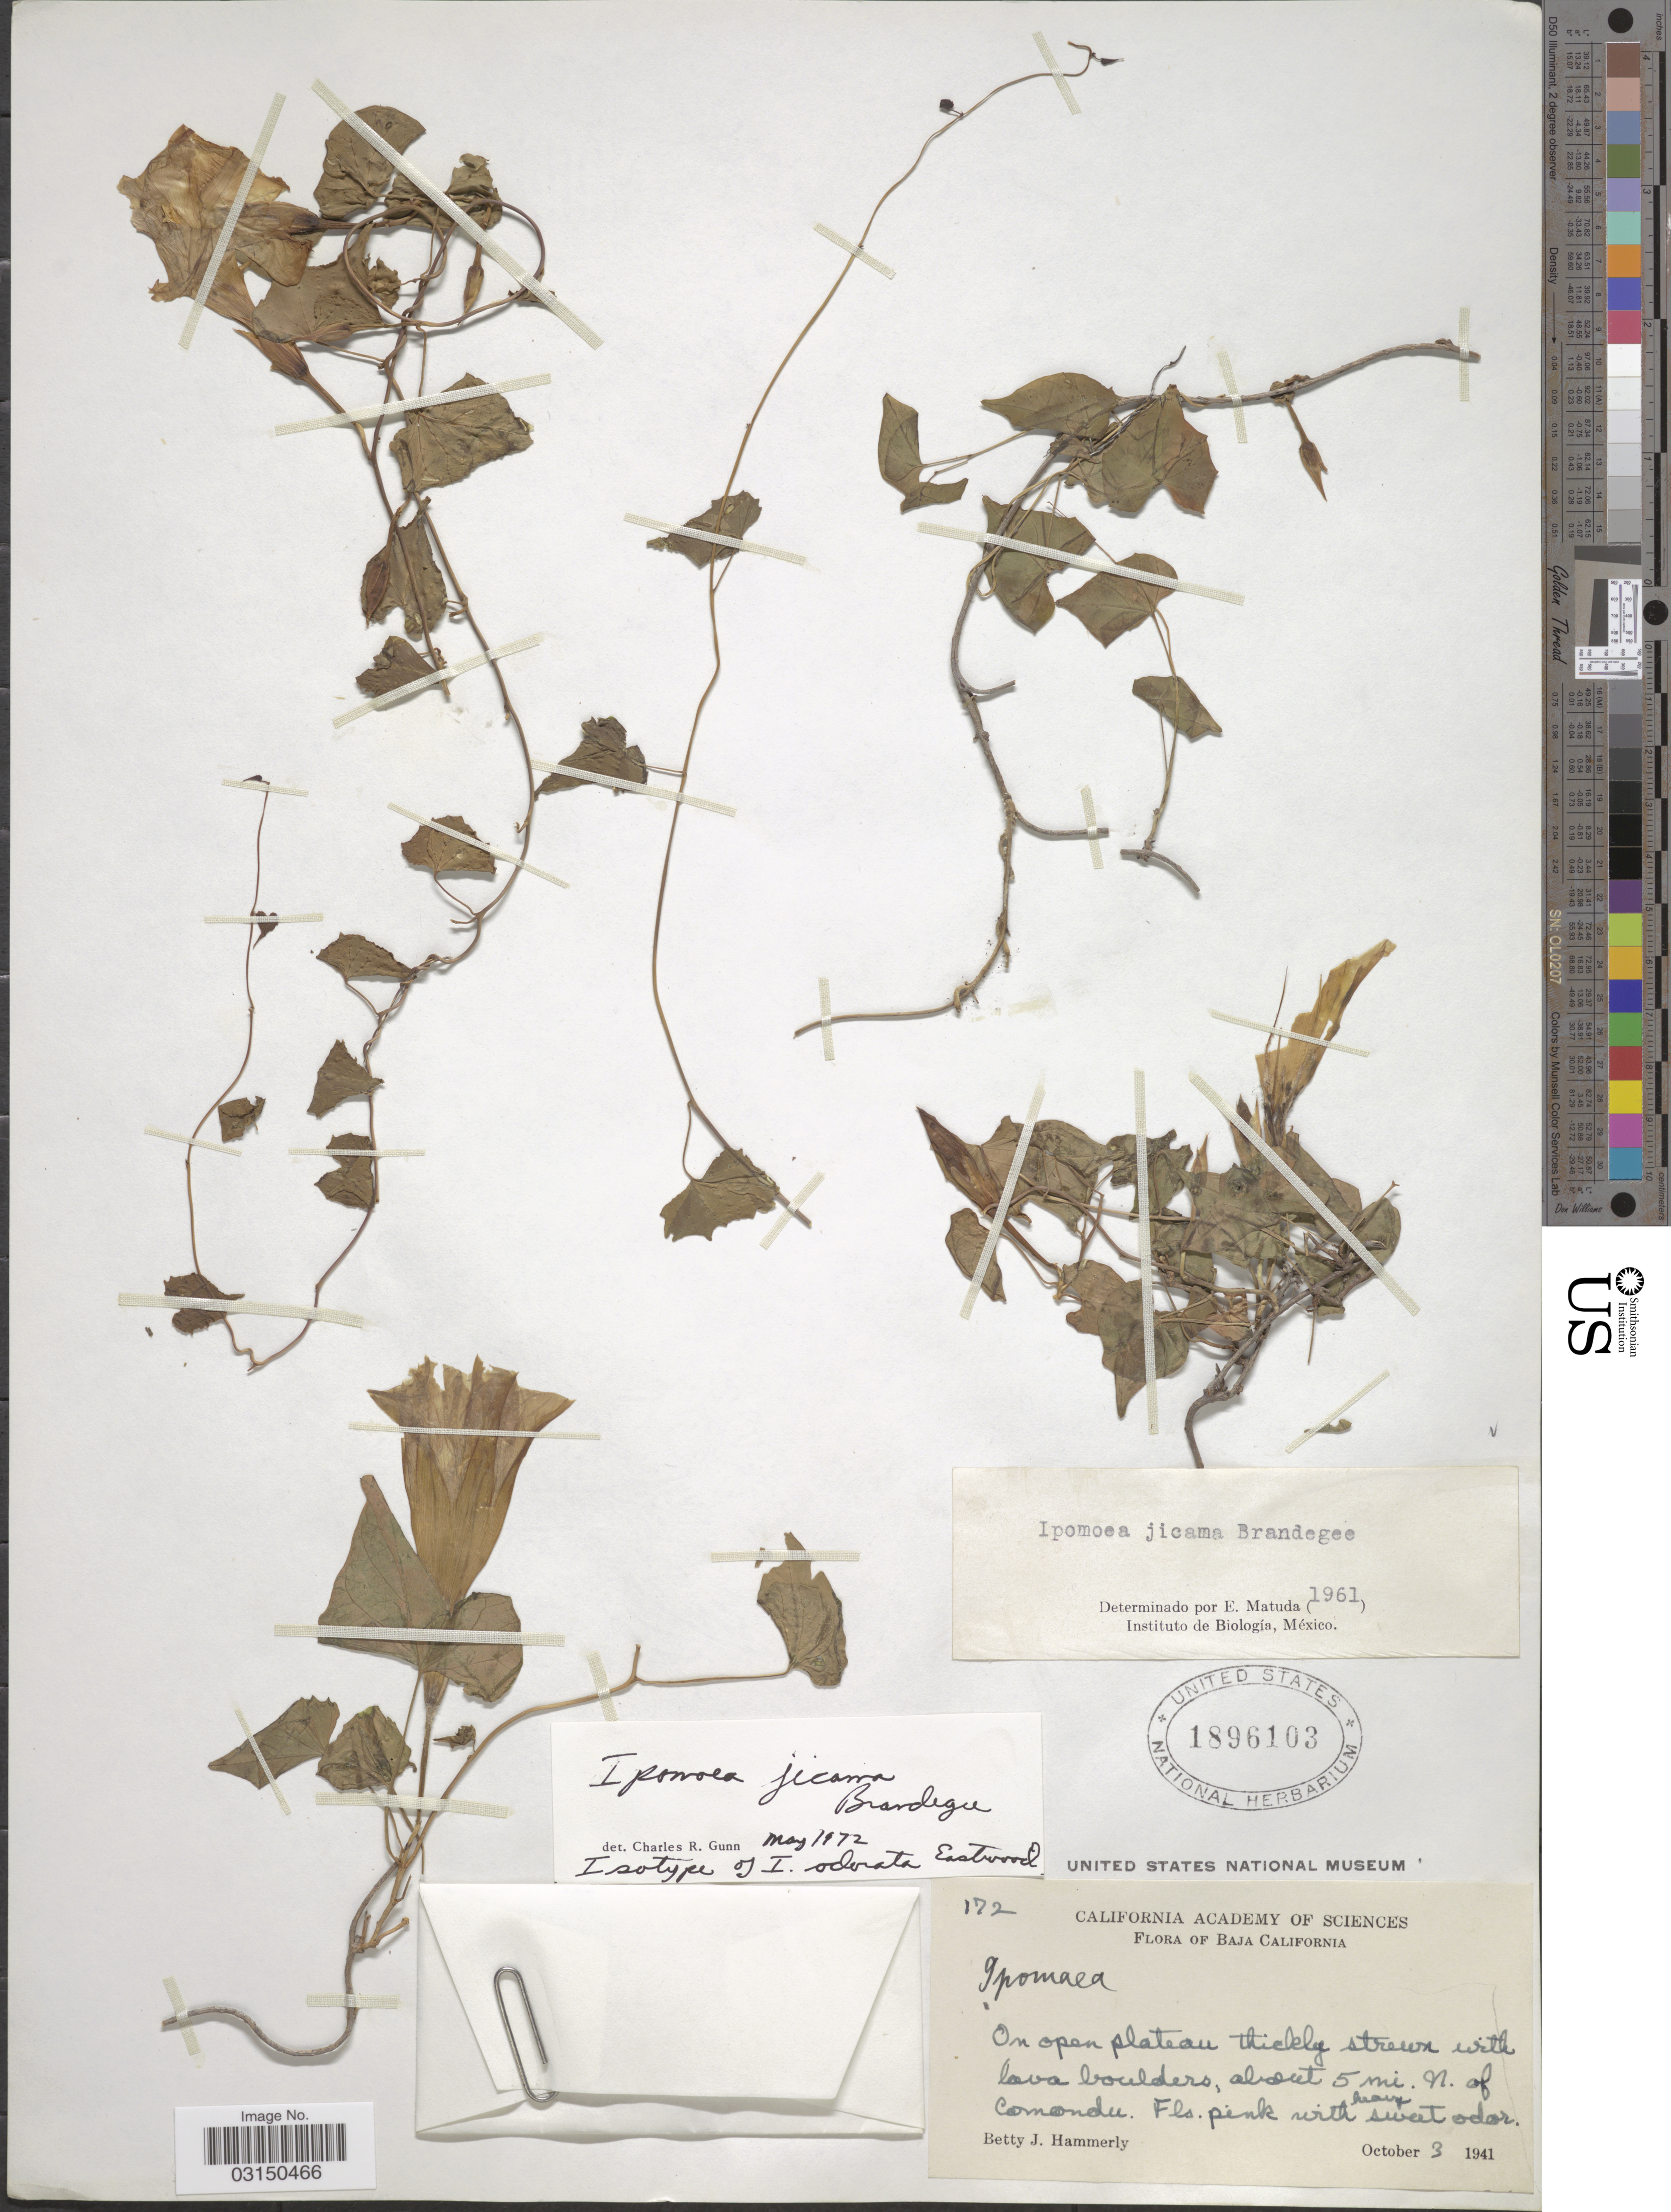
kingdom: Plantae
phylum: Tracheophyta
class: Magnoliopsida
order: Solanales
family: Convolvulaceae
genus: Ipomoea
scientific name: Ipomoea jicama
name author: Brandegee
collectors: B. J. Hammerly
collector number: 172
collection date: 1941-10-03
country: Mexico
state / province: Baja California Sur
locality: About 5 mi. N. of Comondu.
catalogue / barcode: US 1896103